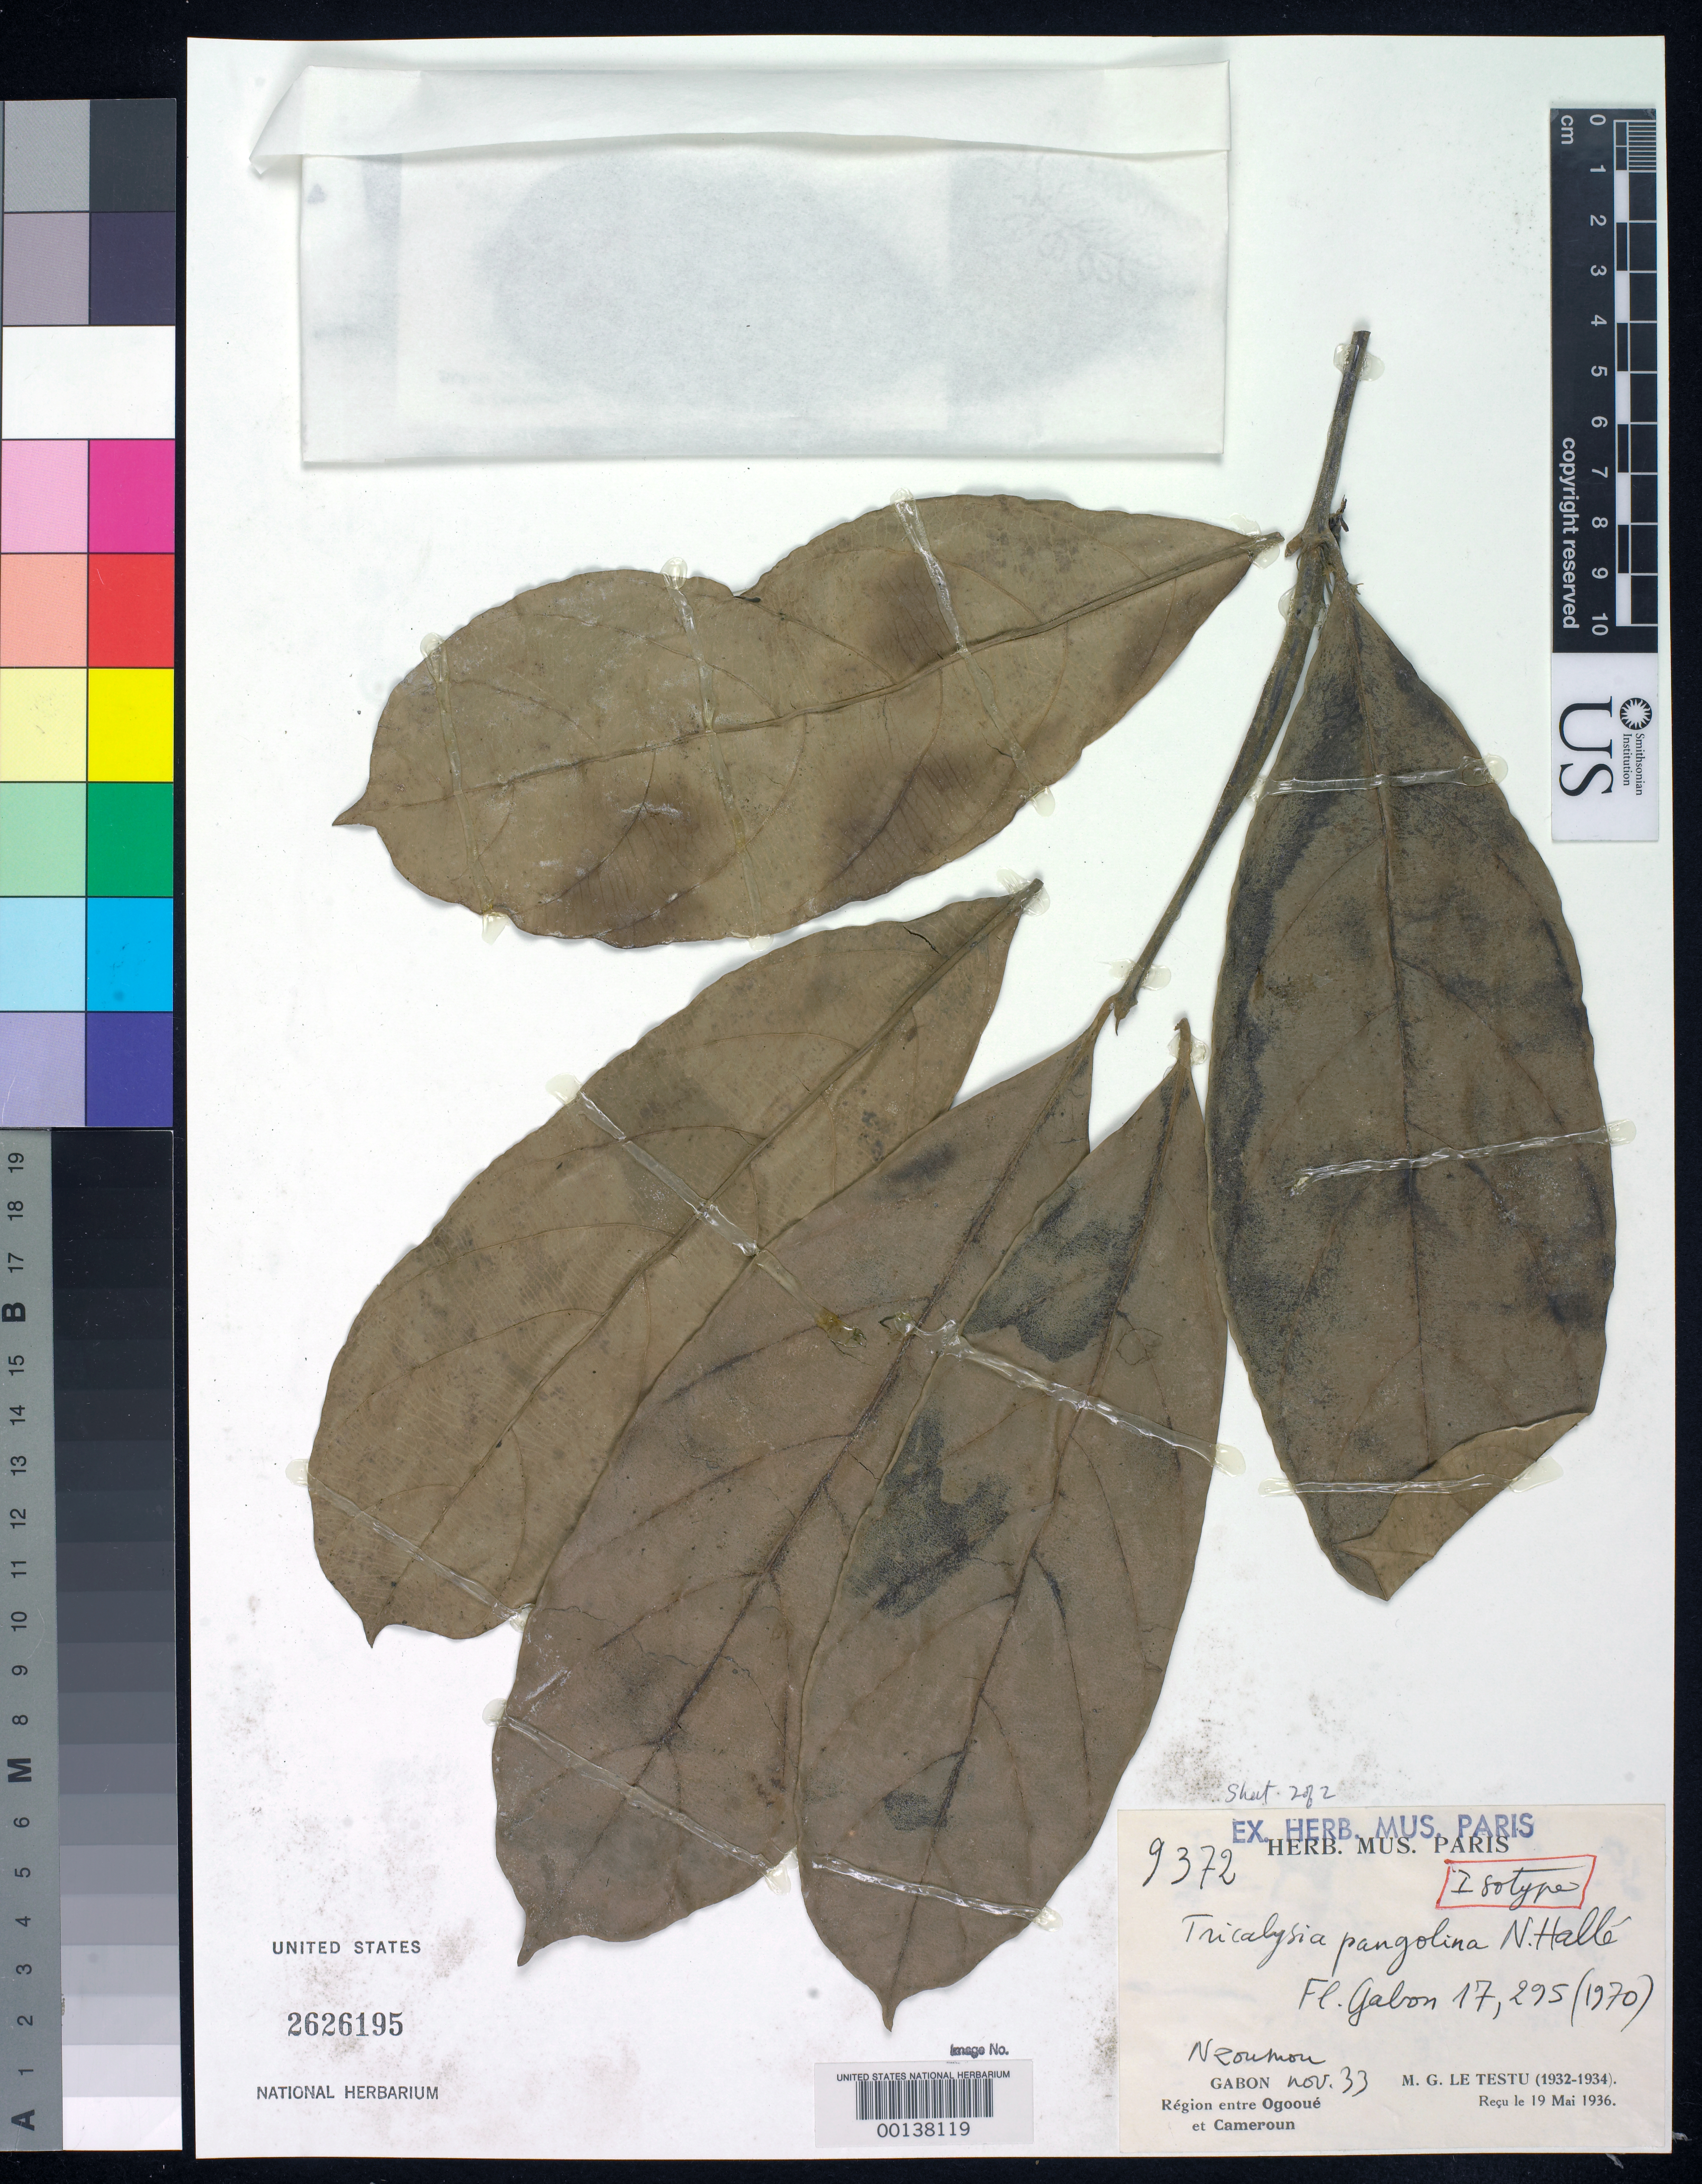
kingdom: Plantae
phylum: Tracheophyta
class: Magnoliopsida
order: Gentianales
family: Rubiaceae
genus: Tricalysia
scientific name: Tricalysia pangolica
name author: N. Hallé in Aubrév. & J.-F. Leroy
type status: Isotype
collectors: G. Le Testu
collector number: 9372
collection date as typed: Nov 1933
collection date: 1933-11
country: Gabon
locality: "Nzoumou, ouest de Mitzic".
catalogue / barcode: US 2626195